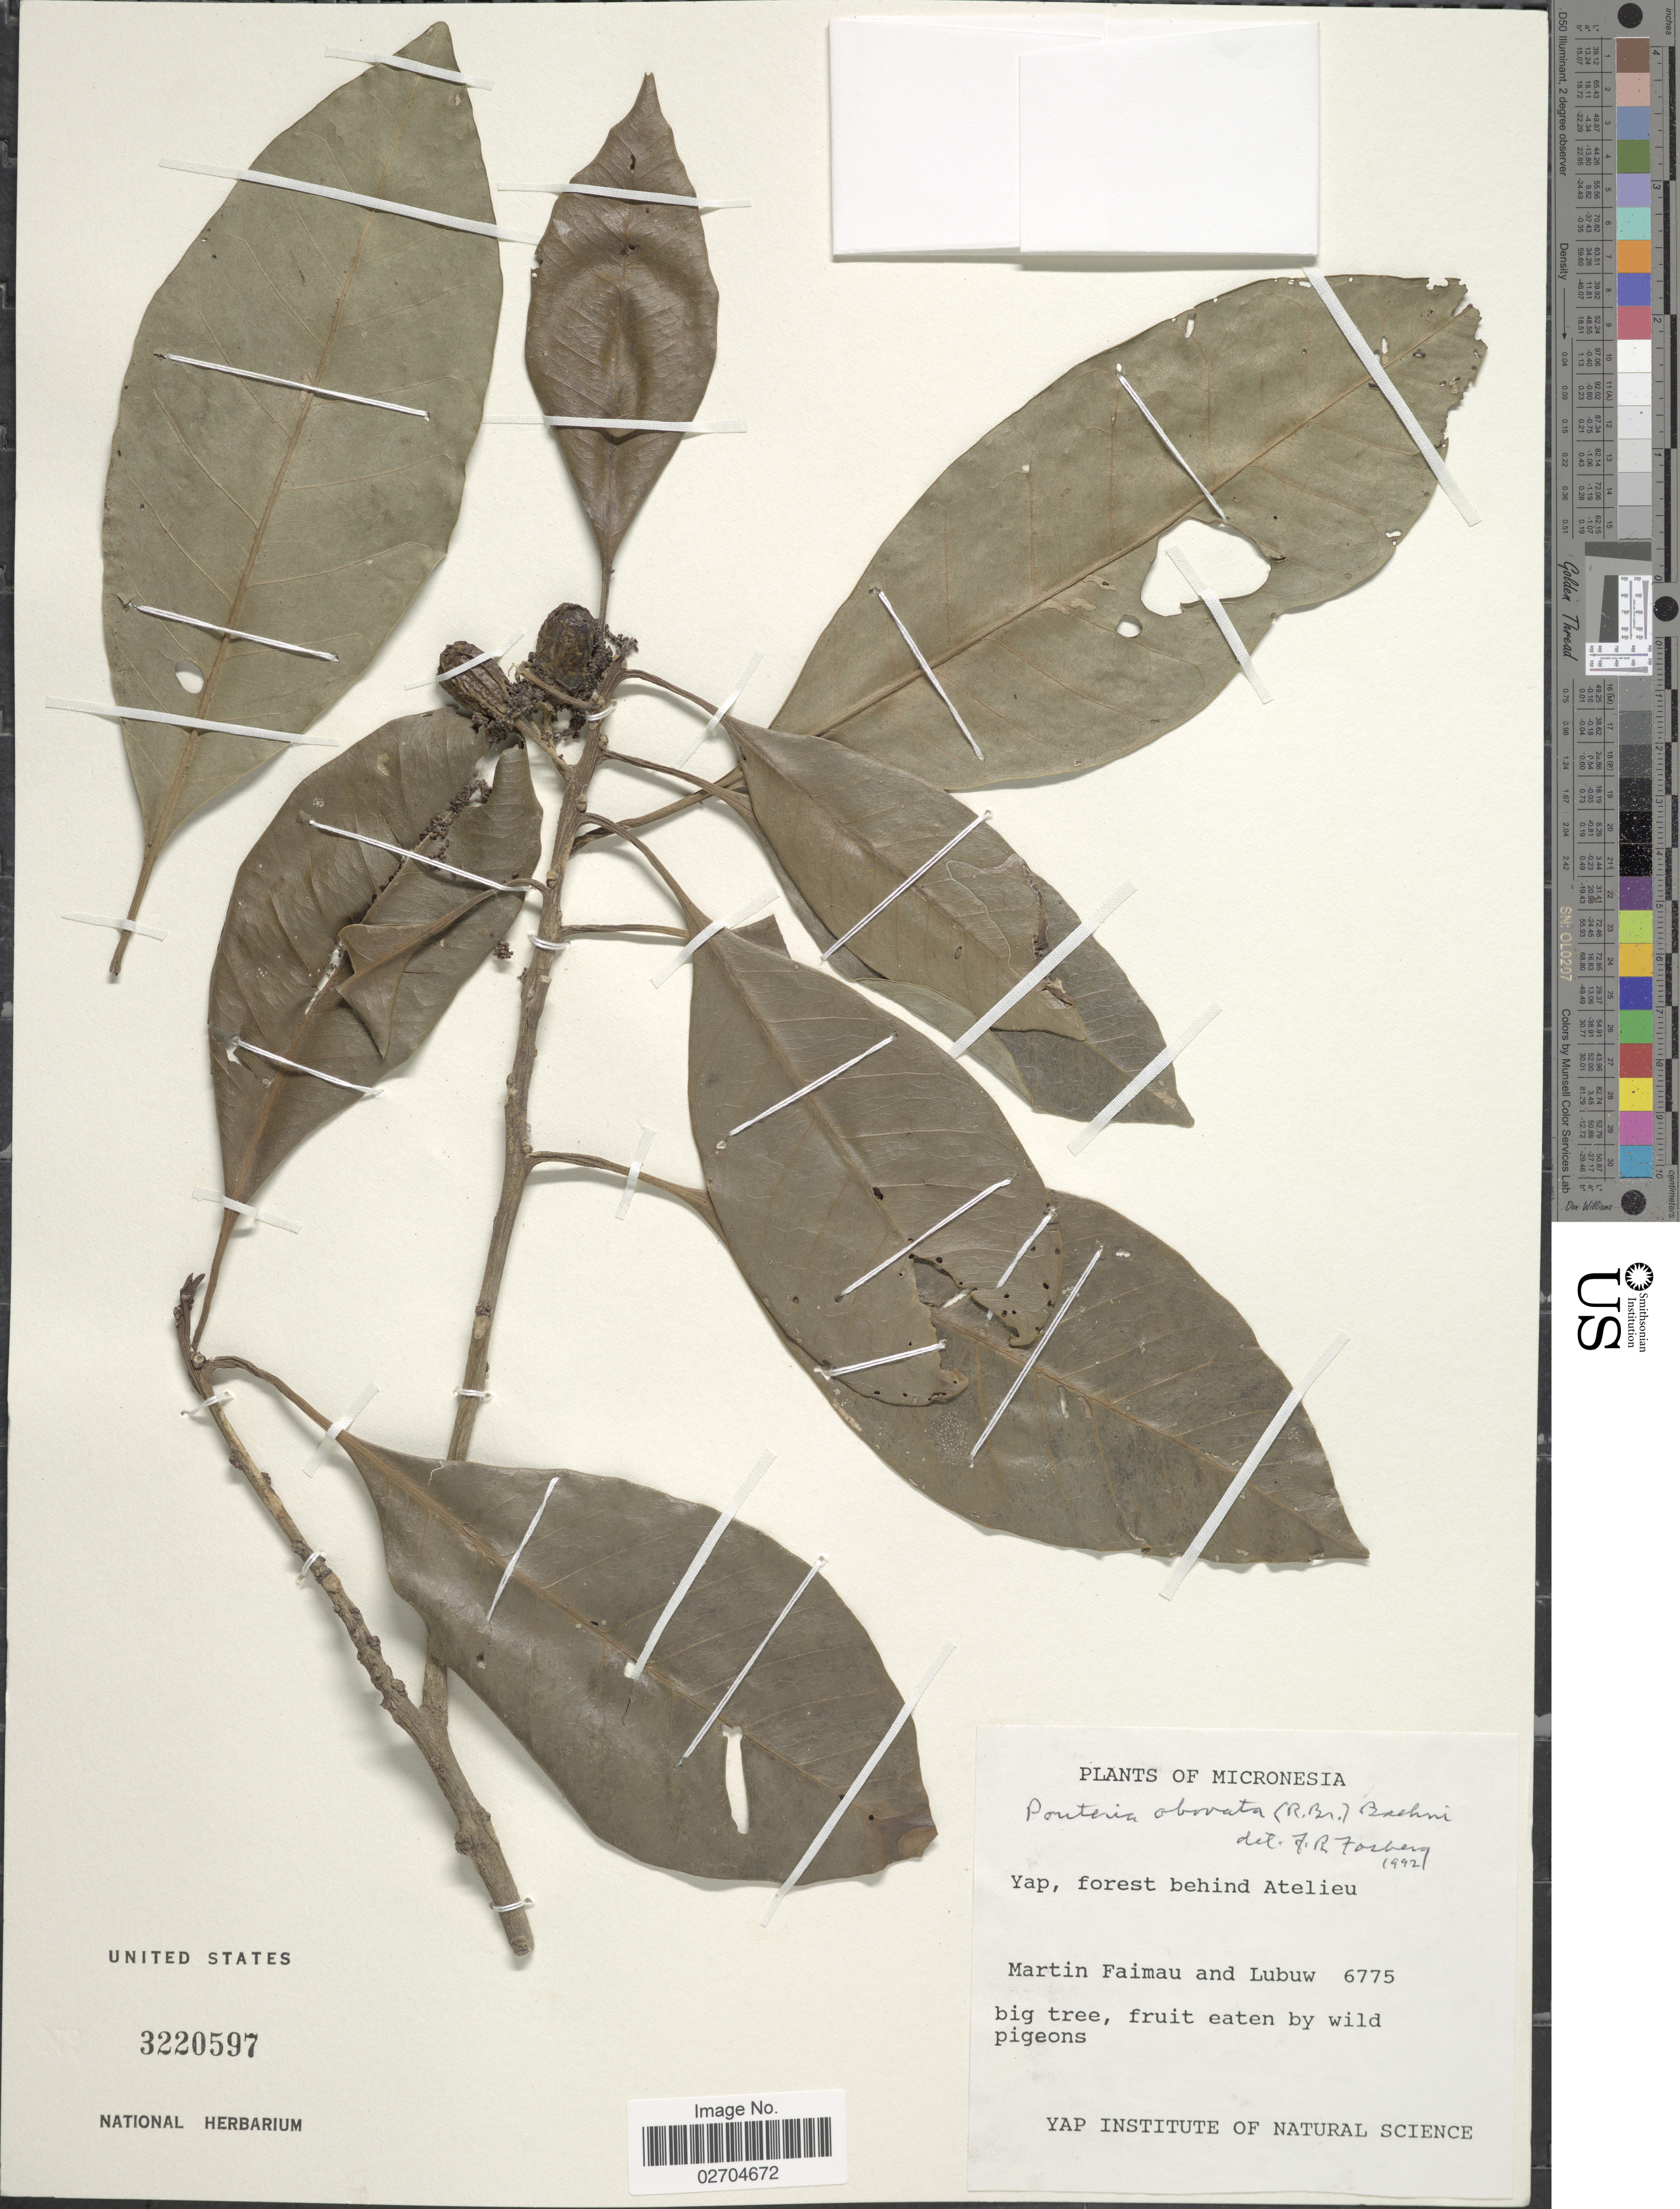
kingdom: Plantae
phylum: Tracheophyta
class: Magnoliopsida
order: Ericales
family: Sapotaceae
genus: Planchonella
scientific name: Planchonella obovata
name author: (R. Br.) Pierre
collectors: M. Faimau & Lubuw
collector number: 6775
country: Micronesia, Federated States of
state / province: Yap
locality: Forest behind Atelieu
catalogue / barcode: US 3220597